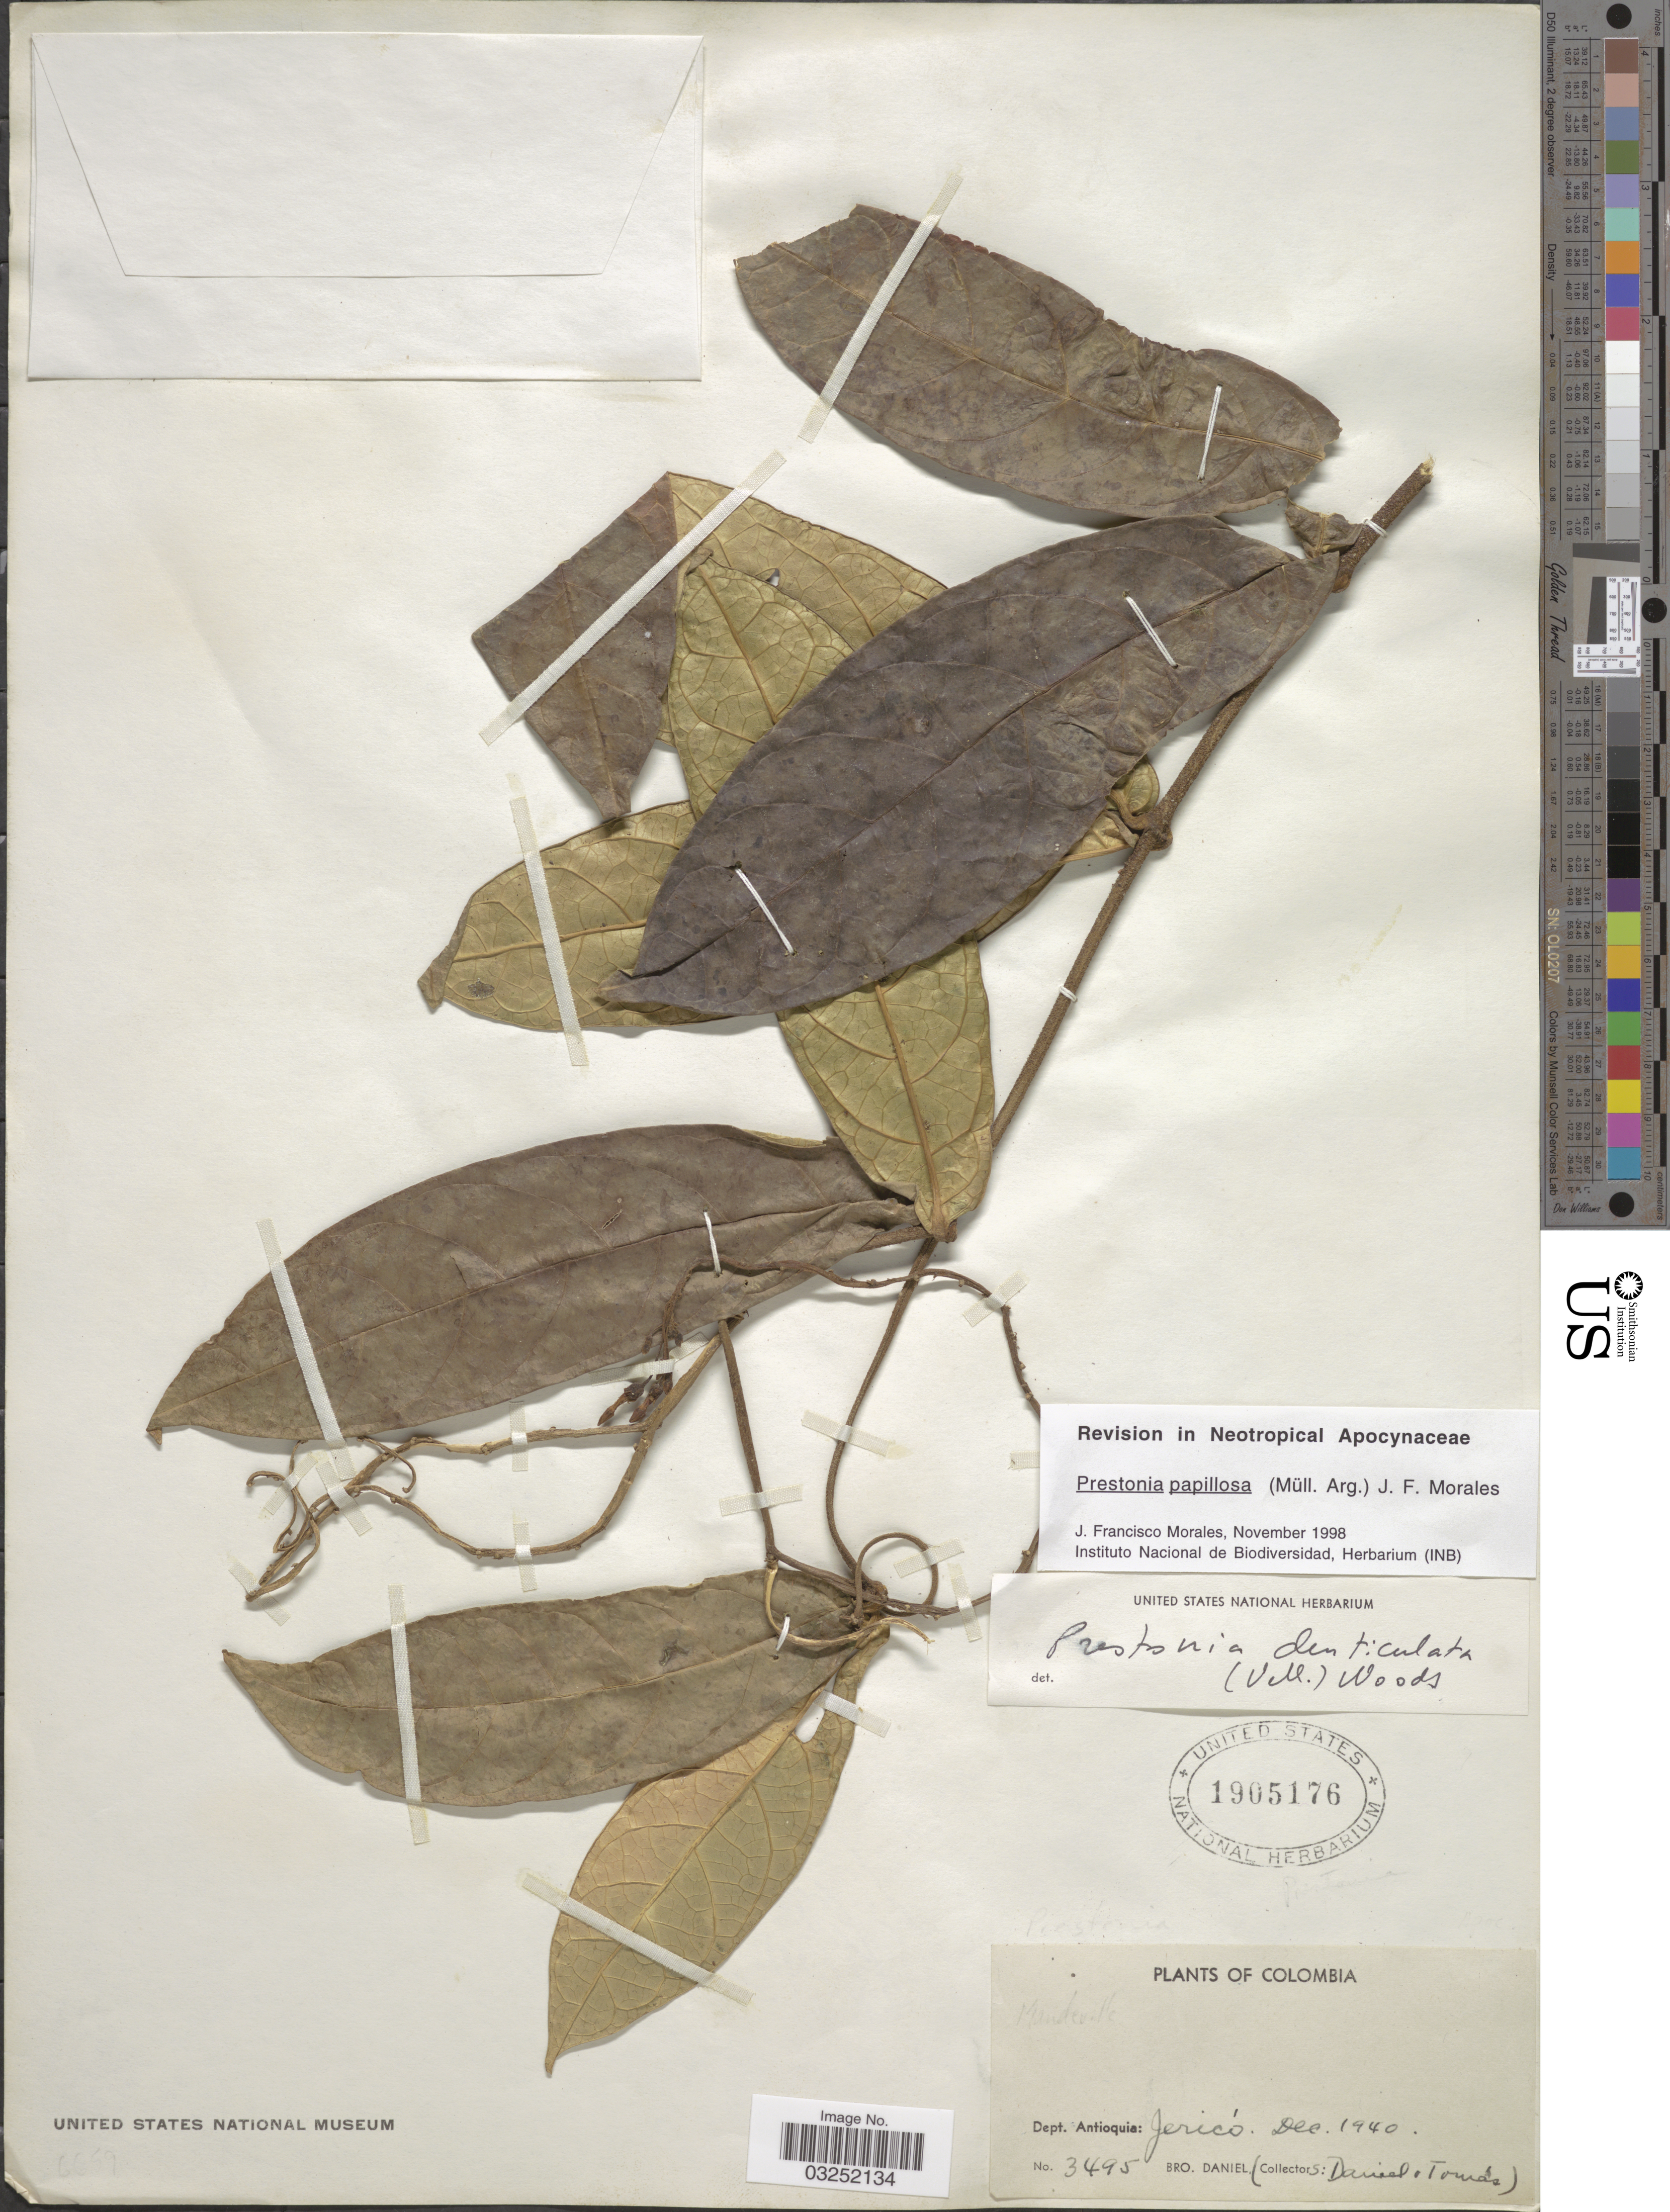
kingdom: Plantae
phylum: Tracheophyta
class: Magnoliopsida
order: Gentianales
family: Apocynaceae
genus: Prestonia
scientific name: Prestonia papillosa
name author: (Müll. Arg.) J.F. Morales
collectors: Bro. Daniel & -. Tomas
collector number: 3495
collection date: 1940-12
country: Colombia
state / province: Antioquia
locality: Dept. Antioquia: Jericó.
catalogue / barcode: US 1905176